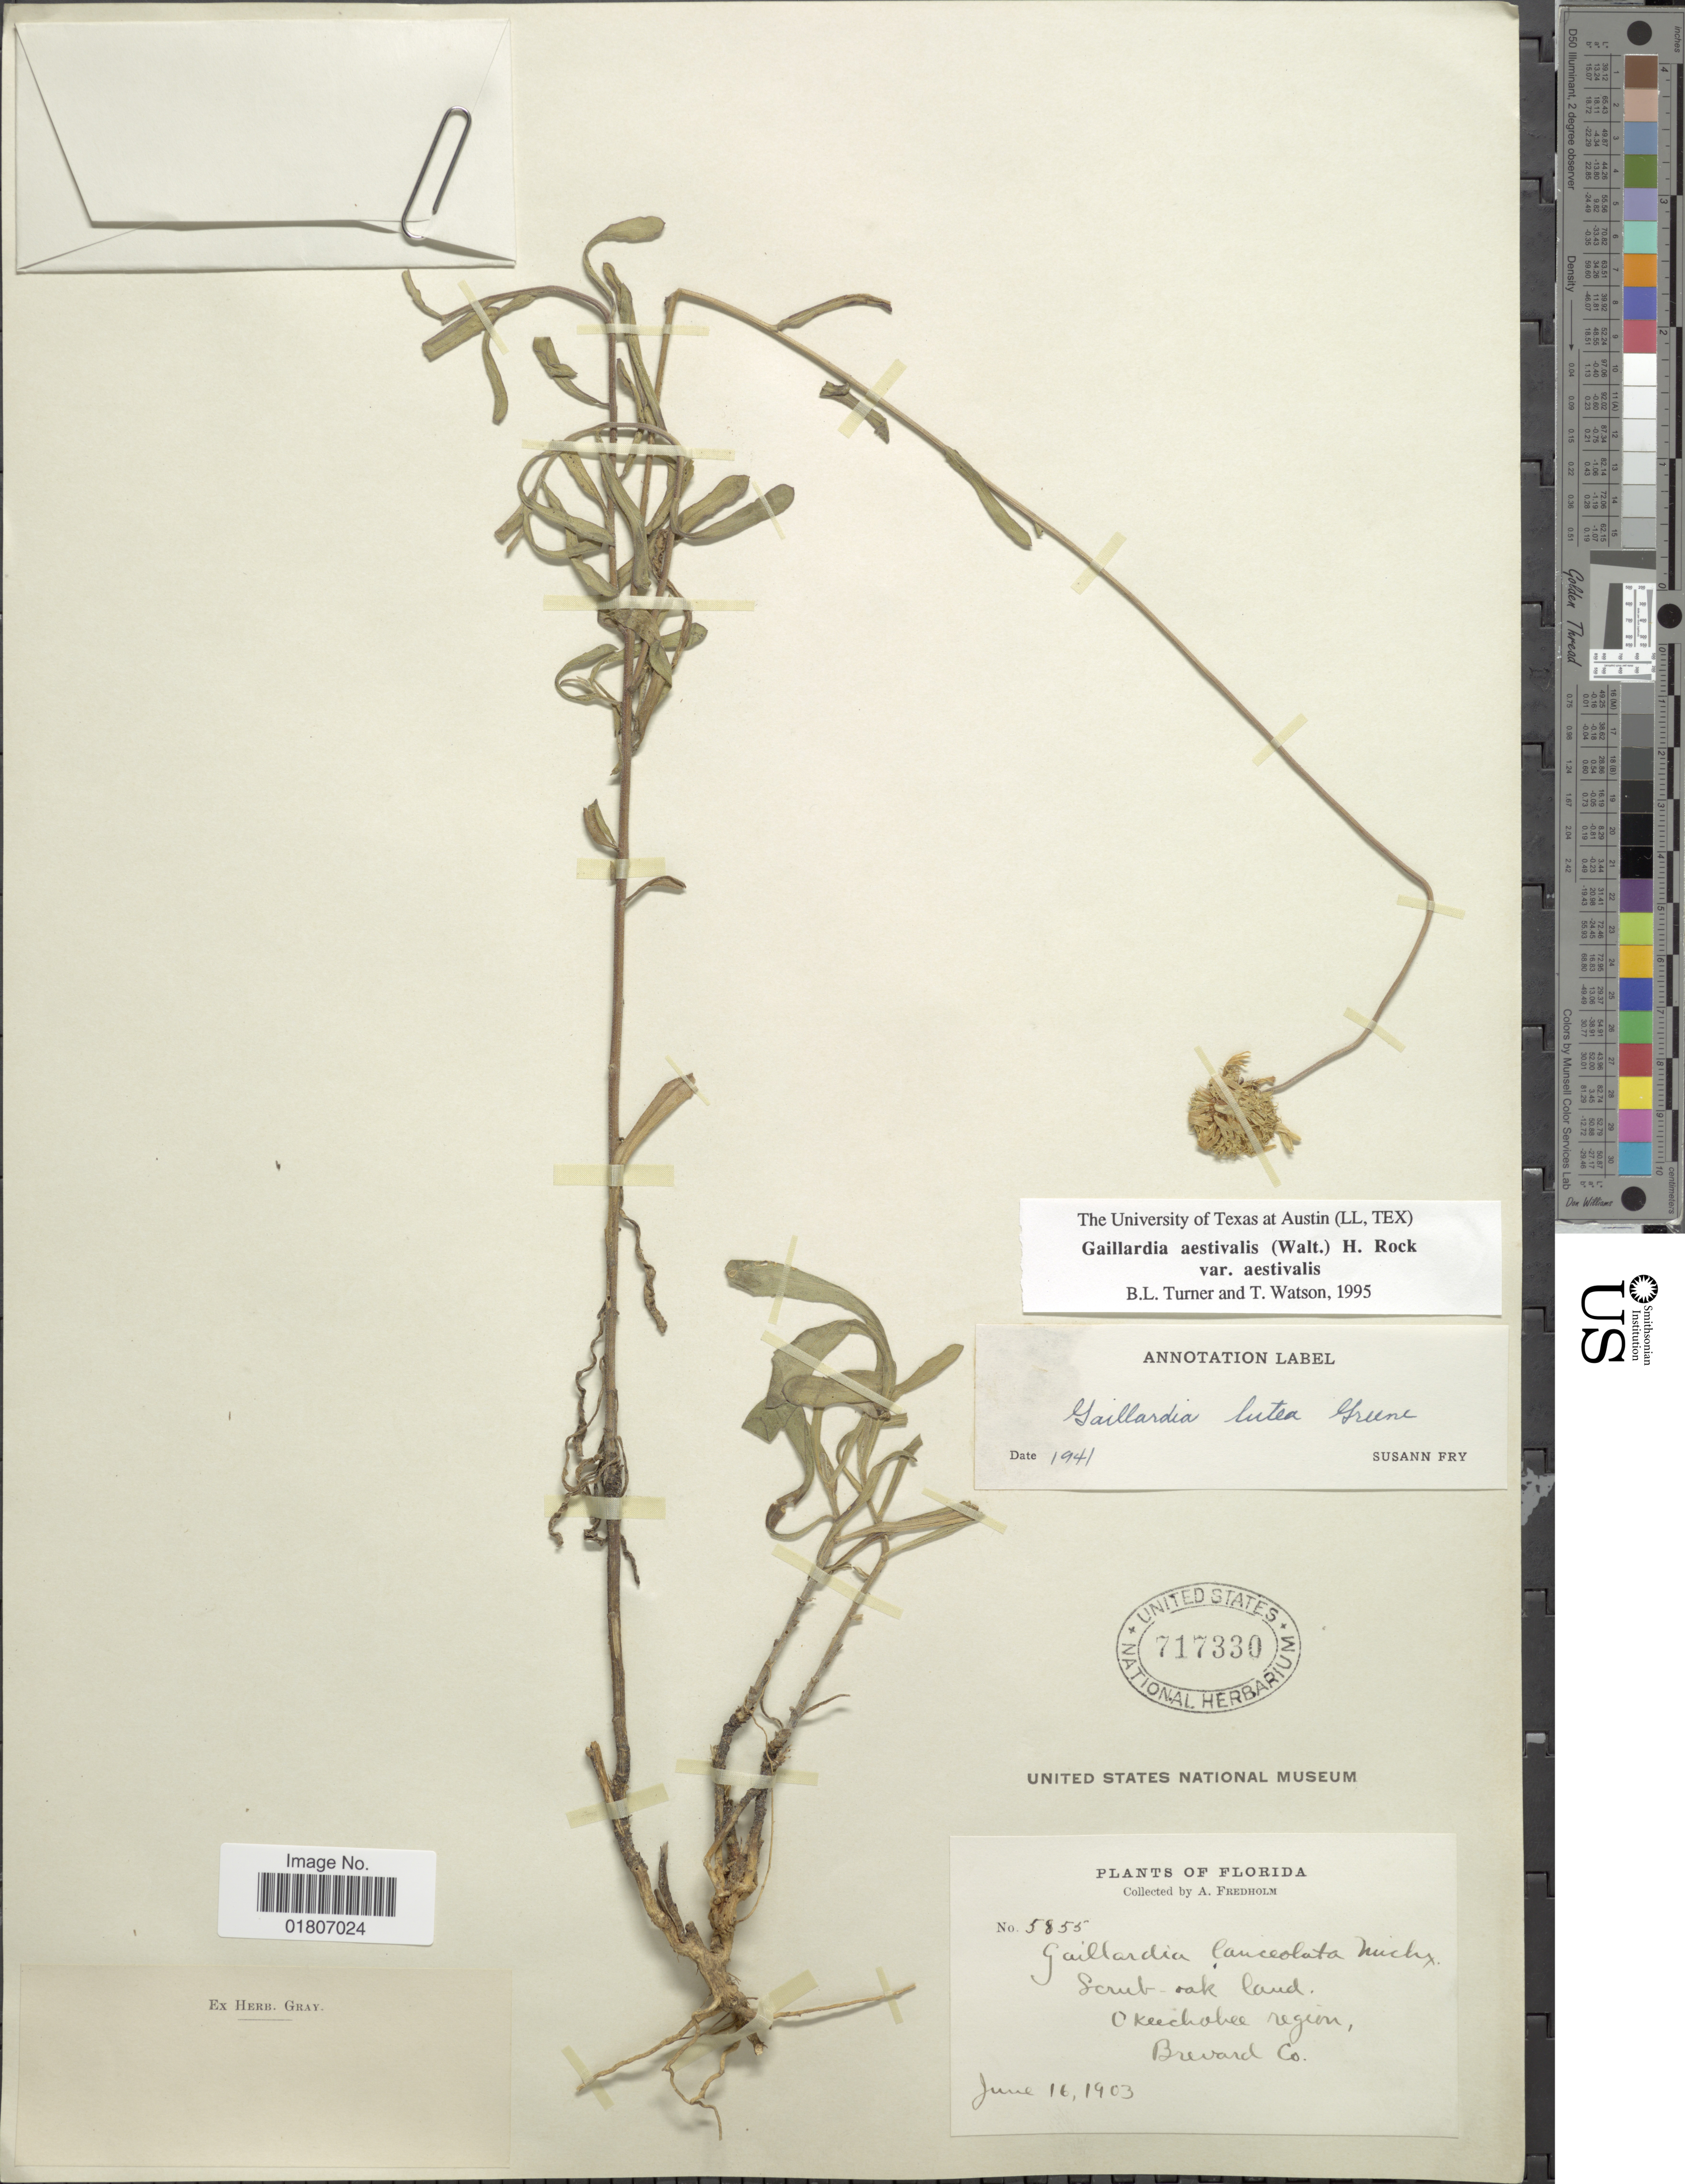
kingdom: Plantae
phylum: Tracheophyta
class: Magnoliopsida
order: Asterales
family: Asteraceae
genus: Gaillardia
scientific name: Gaillardia aestivalis var. aestivalis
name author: (Walter) H. Rock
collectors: A. Fredholm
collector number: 5855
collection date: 1903-06-16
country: United States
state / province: Florida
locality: Okeechobee region, Brevard Co.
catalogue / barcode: US 717330